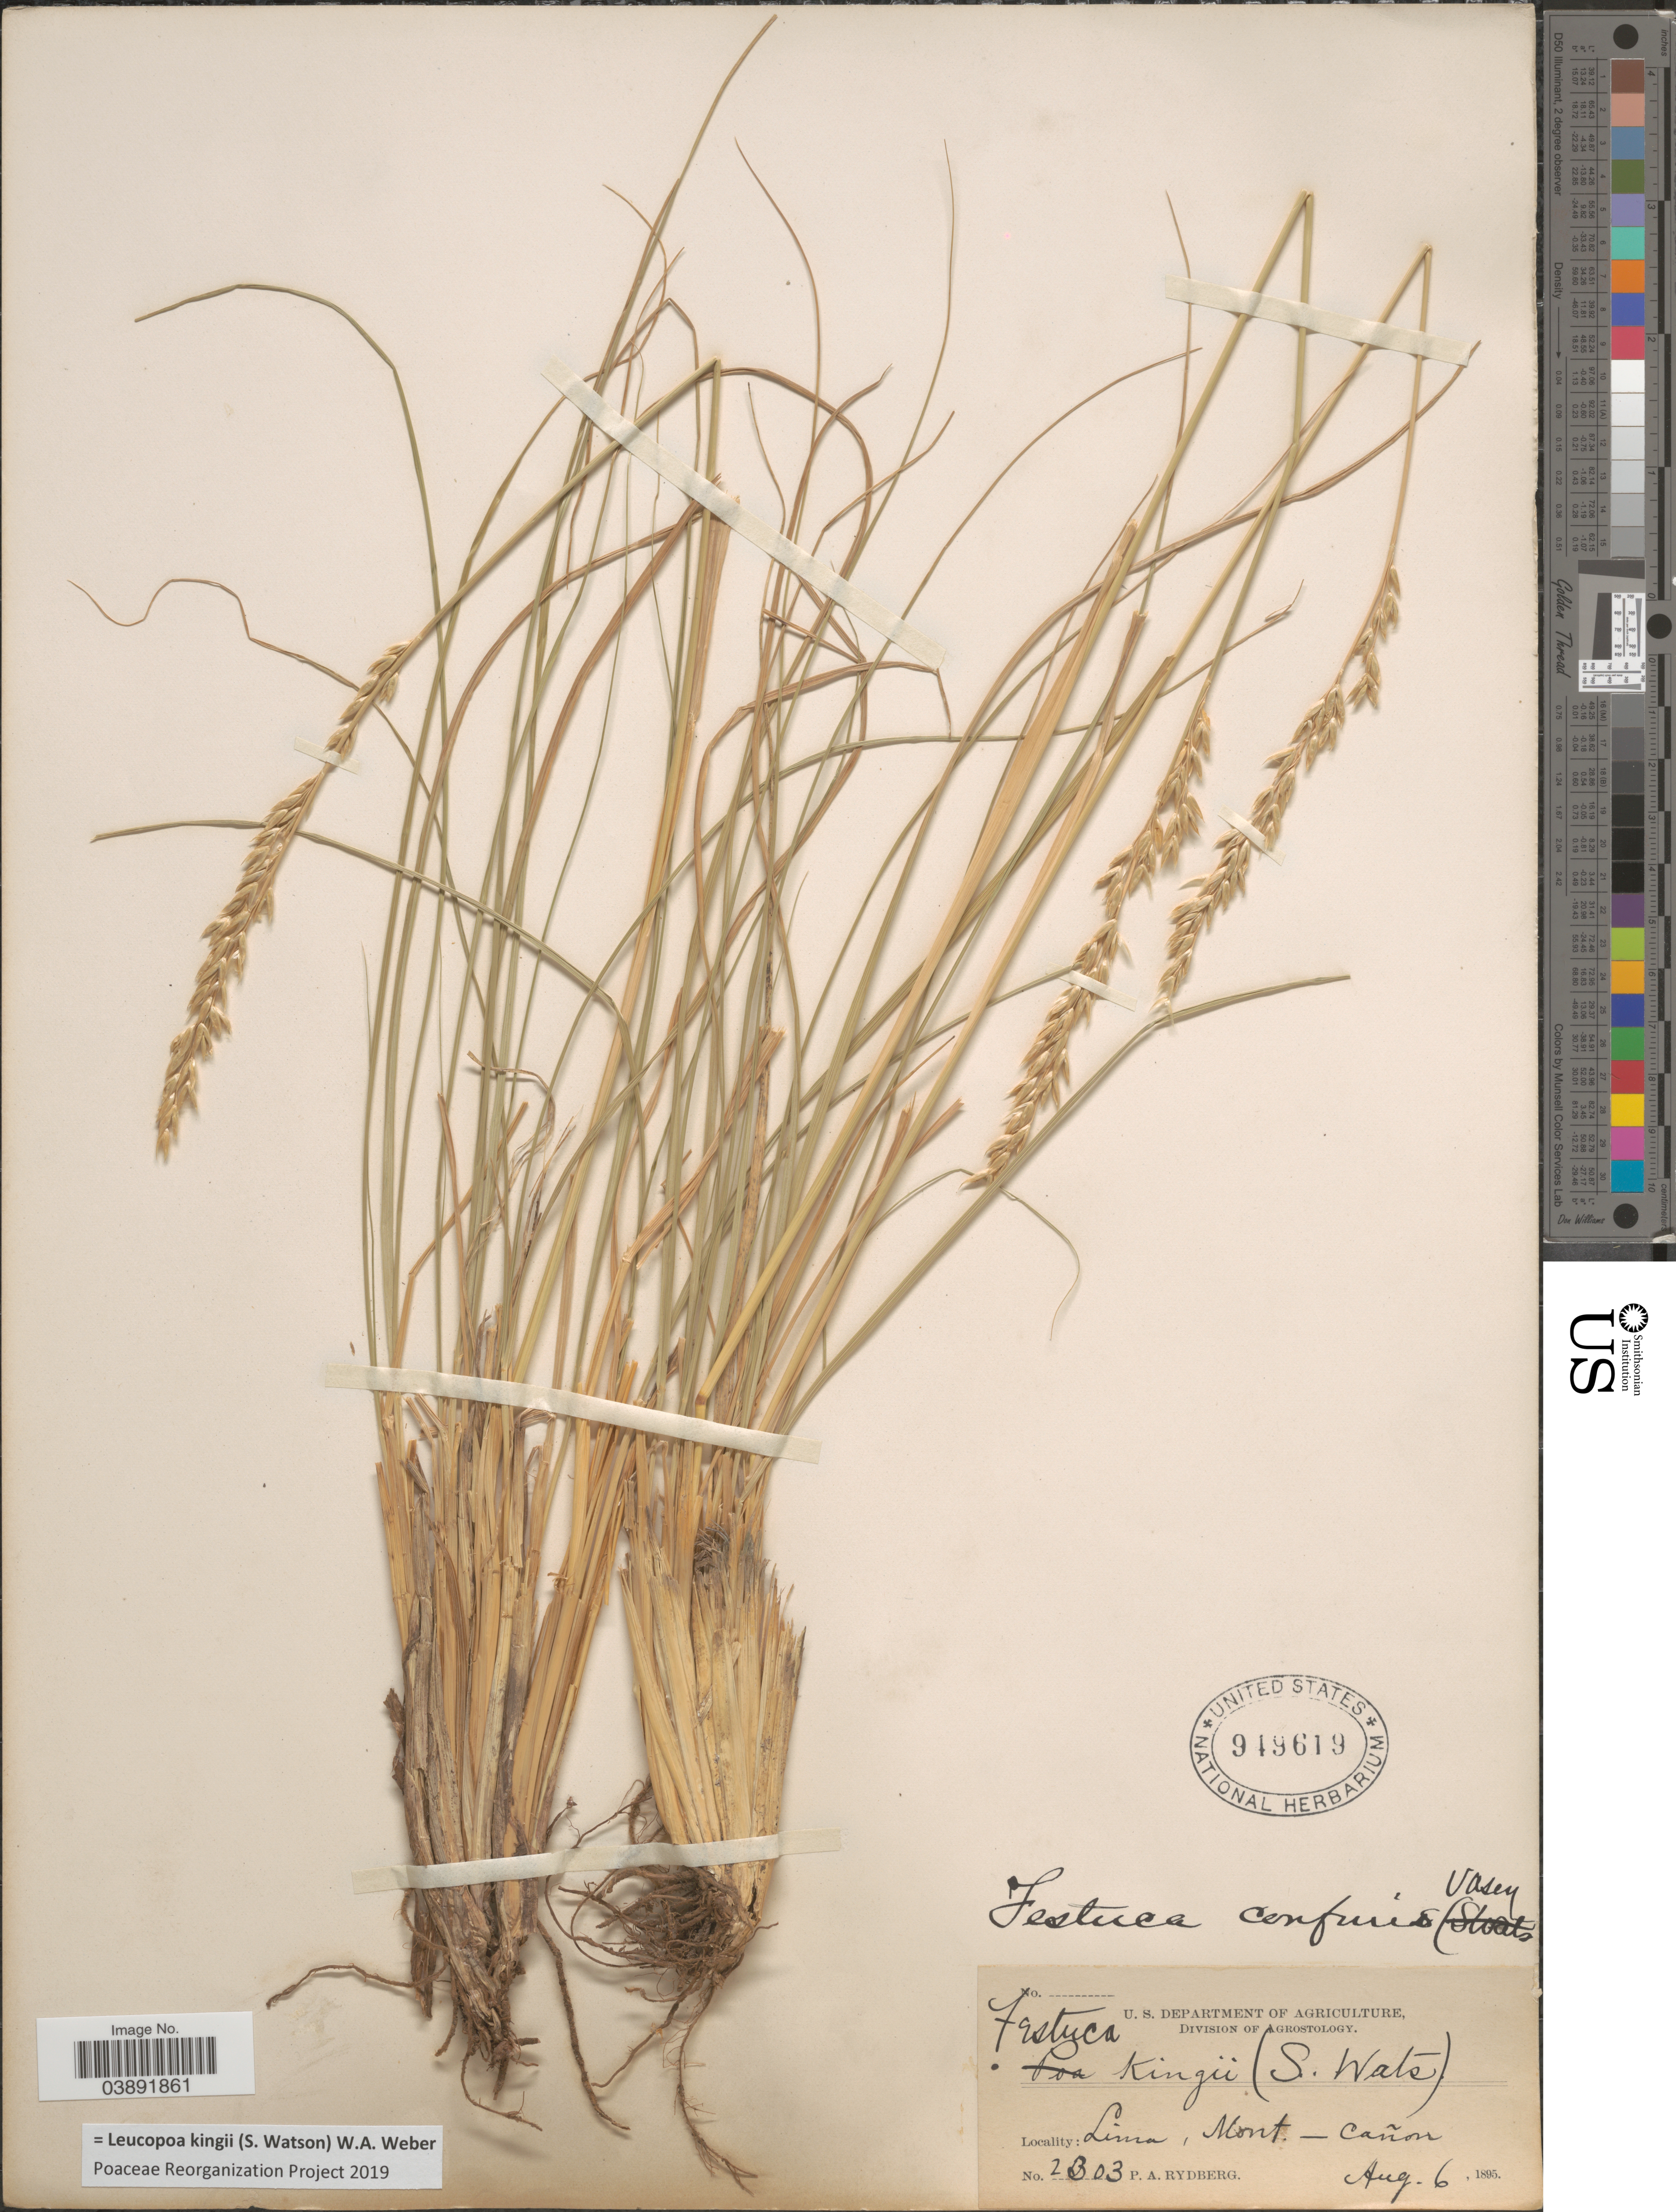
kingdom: Plantae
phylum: Tracheophyta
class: Liliopsida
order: Poales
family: Poaceae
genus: Hesperochloa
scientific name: Hesperochloa kingii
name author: (S. Watson) Rydb.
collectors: P. A. Rydberg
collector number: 2303*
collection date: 1895-08-06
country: United States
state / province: Montana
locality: Lima. Cañon.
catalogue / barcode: US 949619